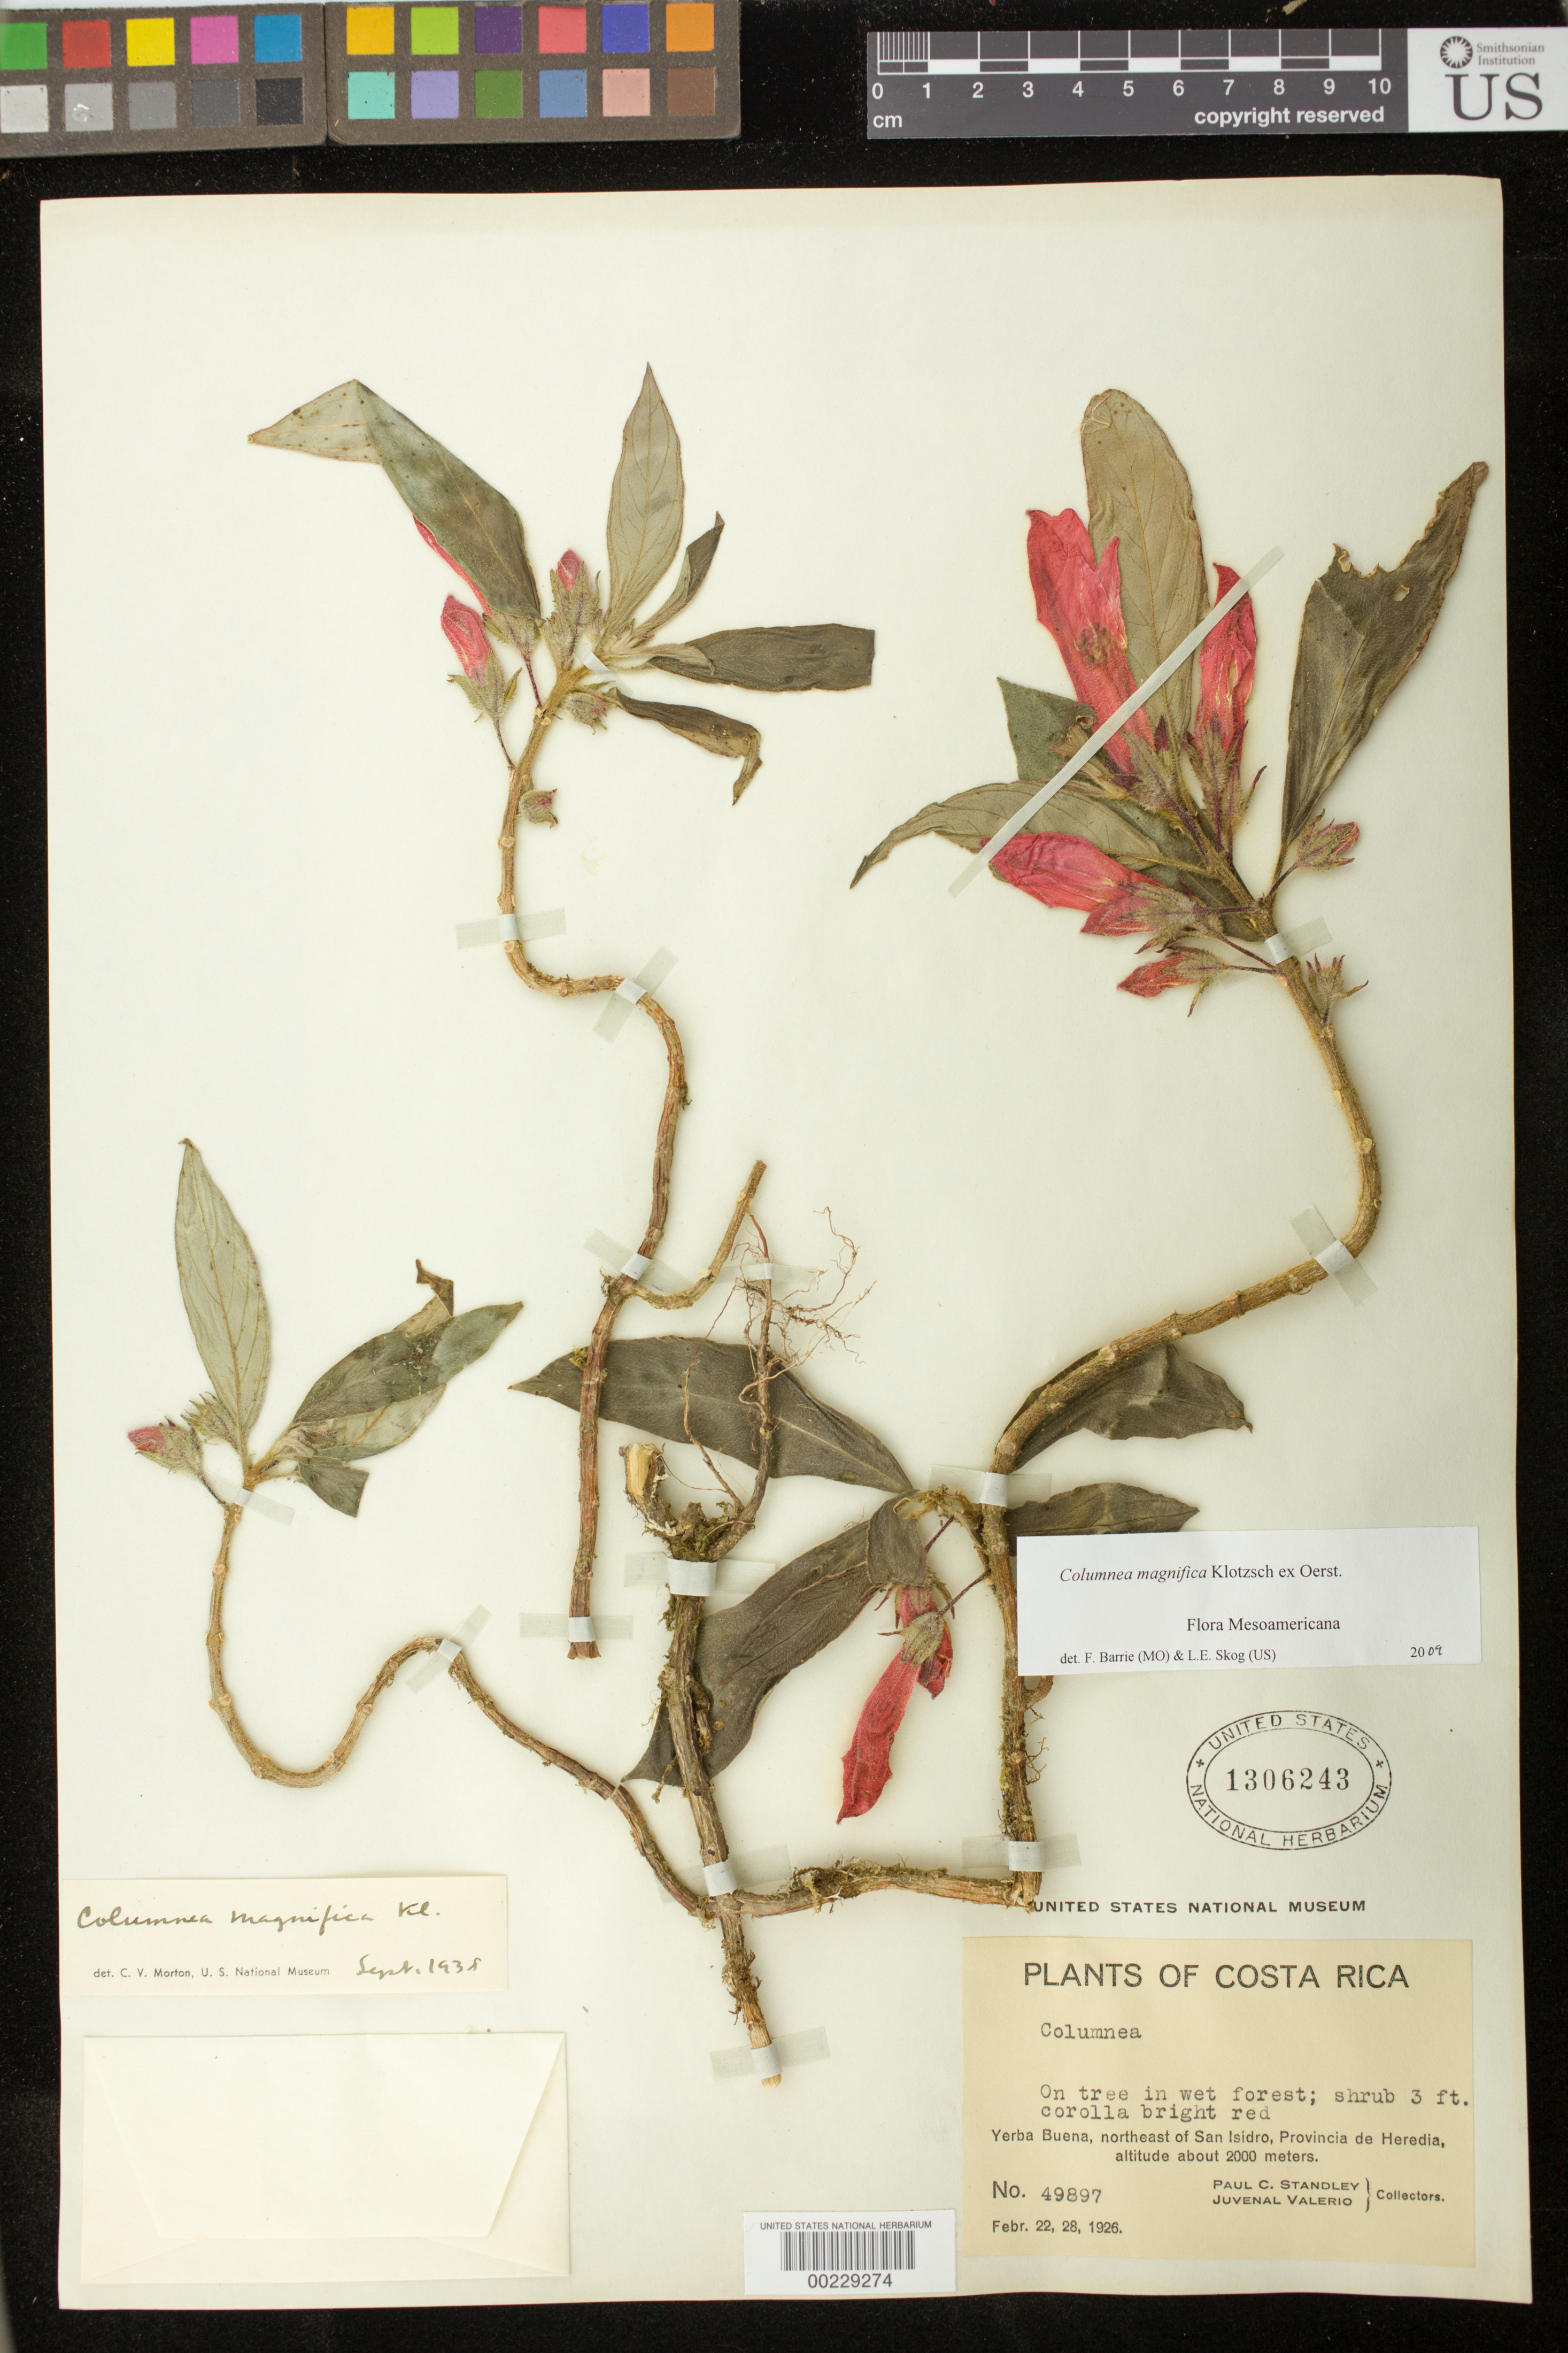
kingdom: Plantae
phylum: Tracheophyta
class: Magnoliopsida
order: Lamiales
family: Gesneriaceae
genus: Columnea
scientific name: Columnea magnifica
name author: Klotzsch ex Oerst.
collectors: P. C. Standley & J. Valerio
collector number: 49897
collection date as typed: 22-28 Feb 1926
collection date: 1926-02-22/1926-02-28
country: Costa Rica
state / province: Heredia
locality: Yerba Buena, NE of San Isidro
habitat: On tree in wet forest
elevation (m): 2000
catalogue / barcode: US 1306243